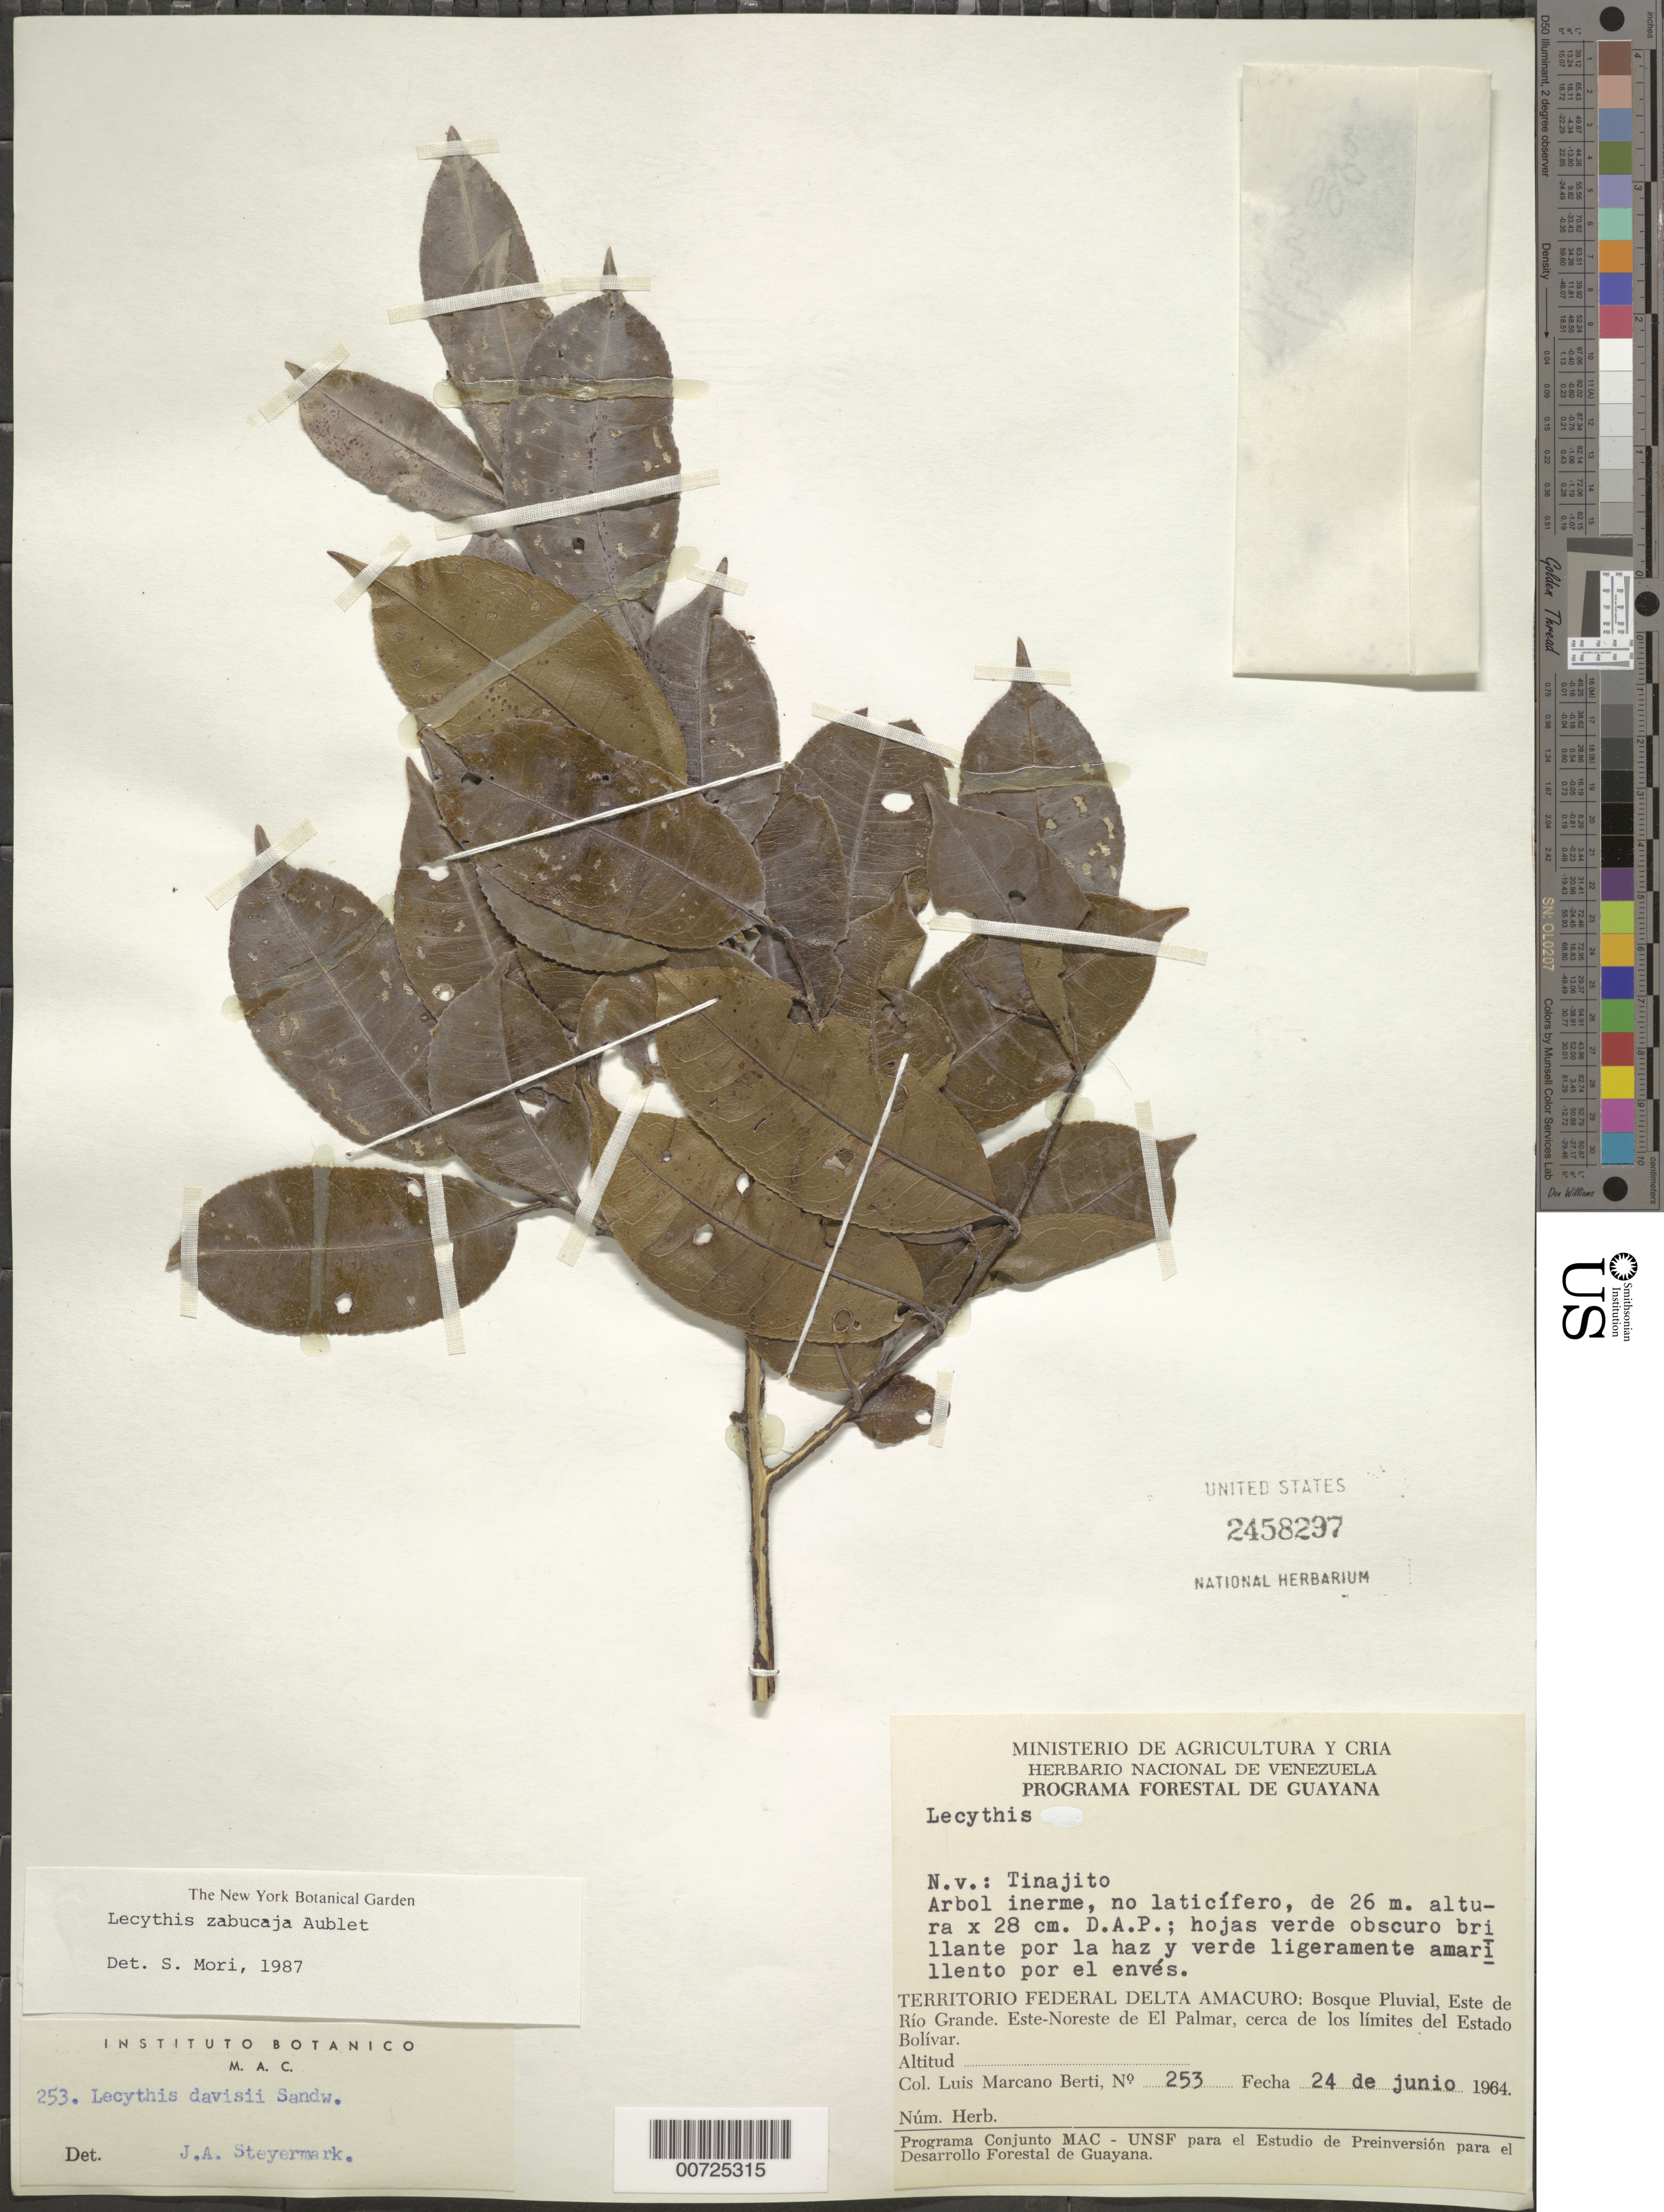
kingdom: Plantae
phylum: Tracheophyta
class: Magnoliopsida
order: Ericales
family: Lecythidaceae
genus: Lecythis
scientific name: Lecythis zabucajo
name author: Aubl.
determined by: Mori, Scott A.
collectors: L. Marcano-Berti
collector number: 253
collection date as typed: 24-Jun-64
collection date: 1964-06-24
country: Venezuela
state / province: Delta Amacuro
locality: Este de Río Grande, ENE de El Palmar, cerca de los limites del Estado Bolívar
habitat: Bosque pluvial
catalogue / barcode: US 2458297